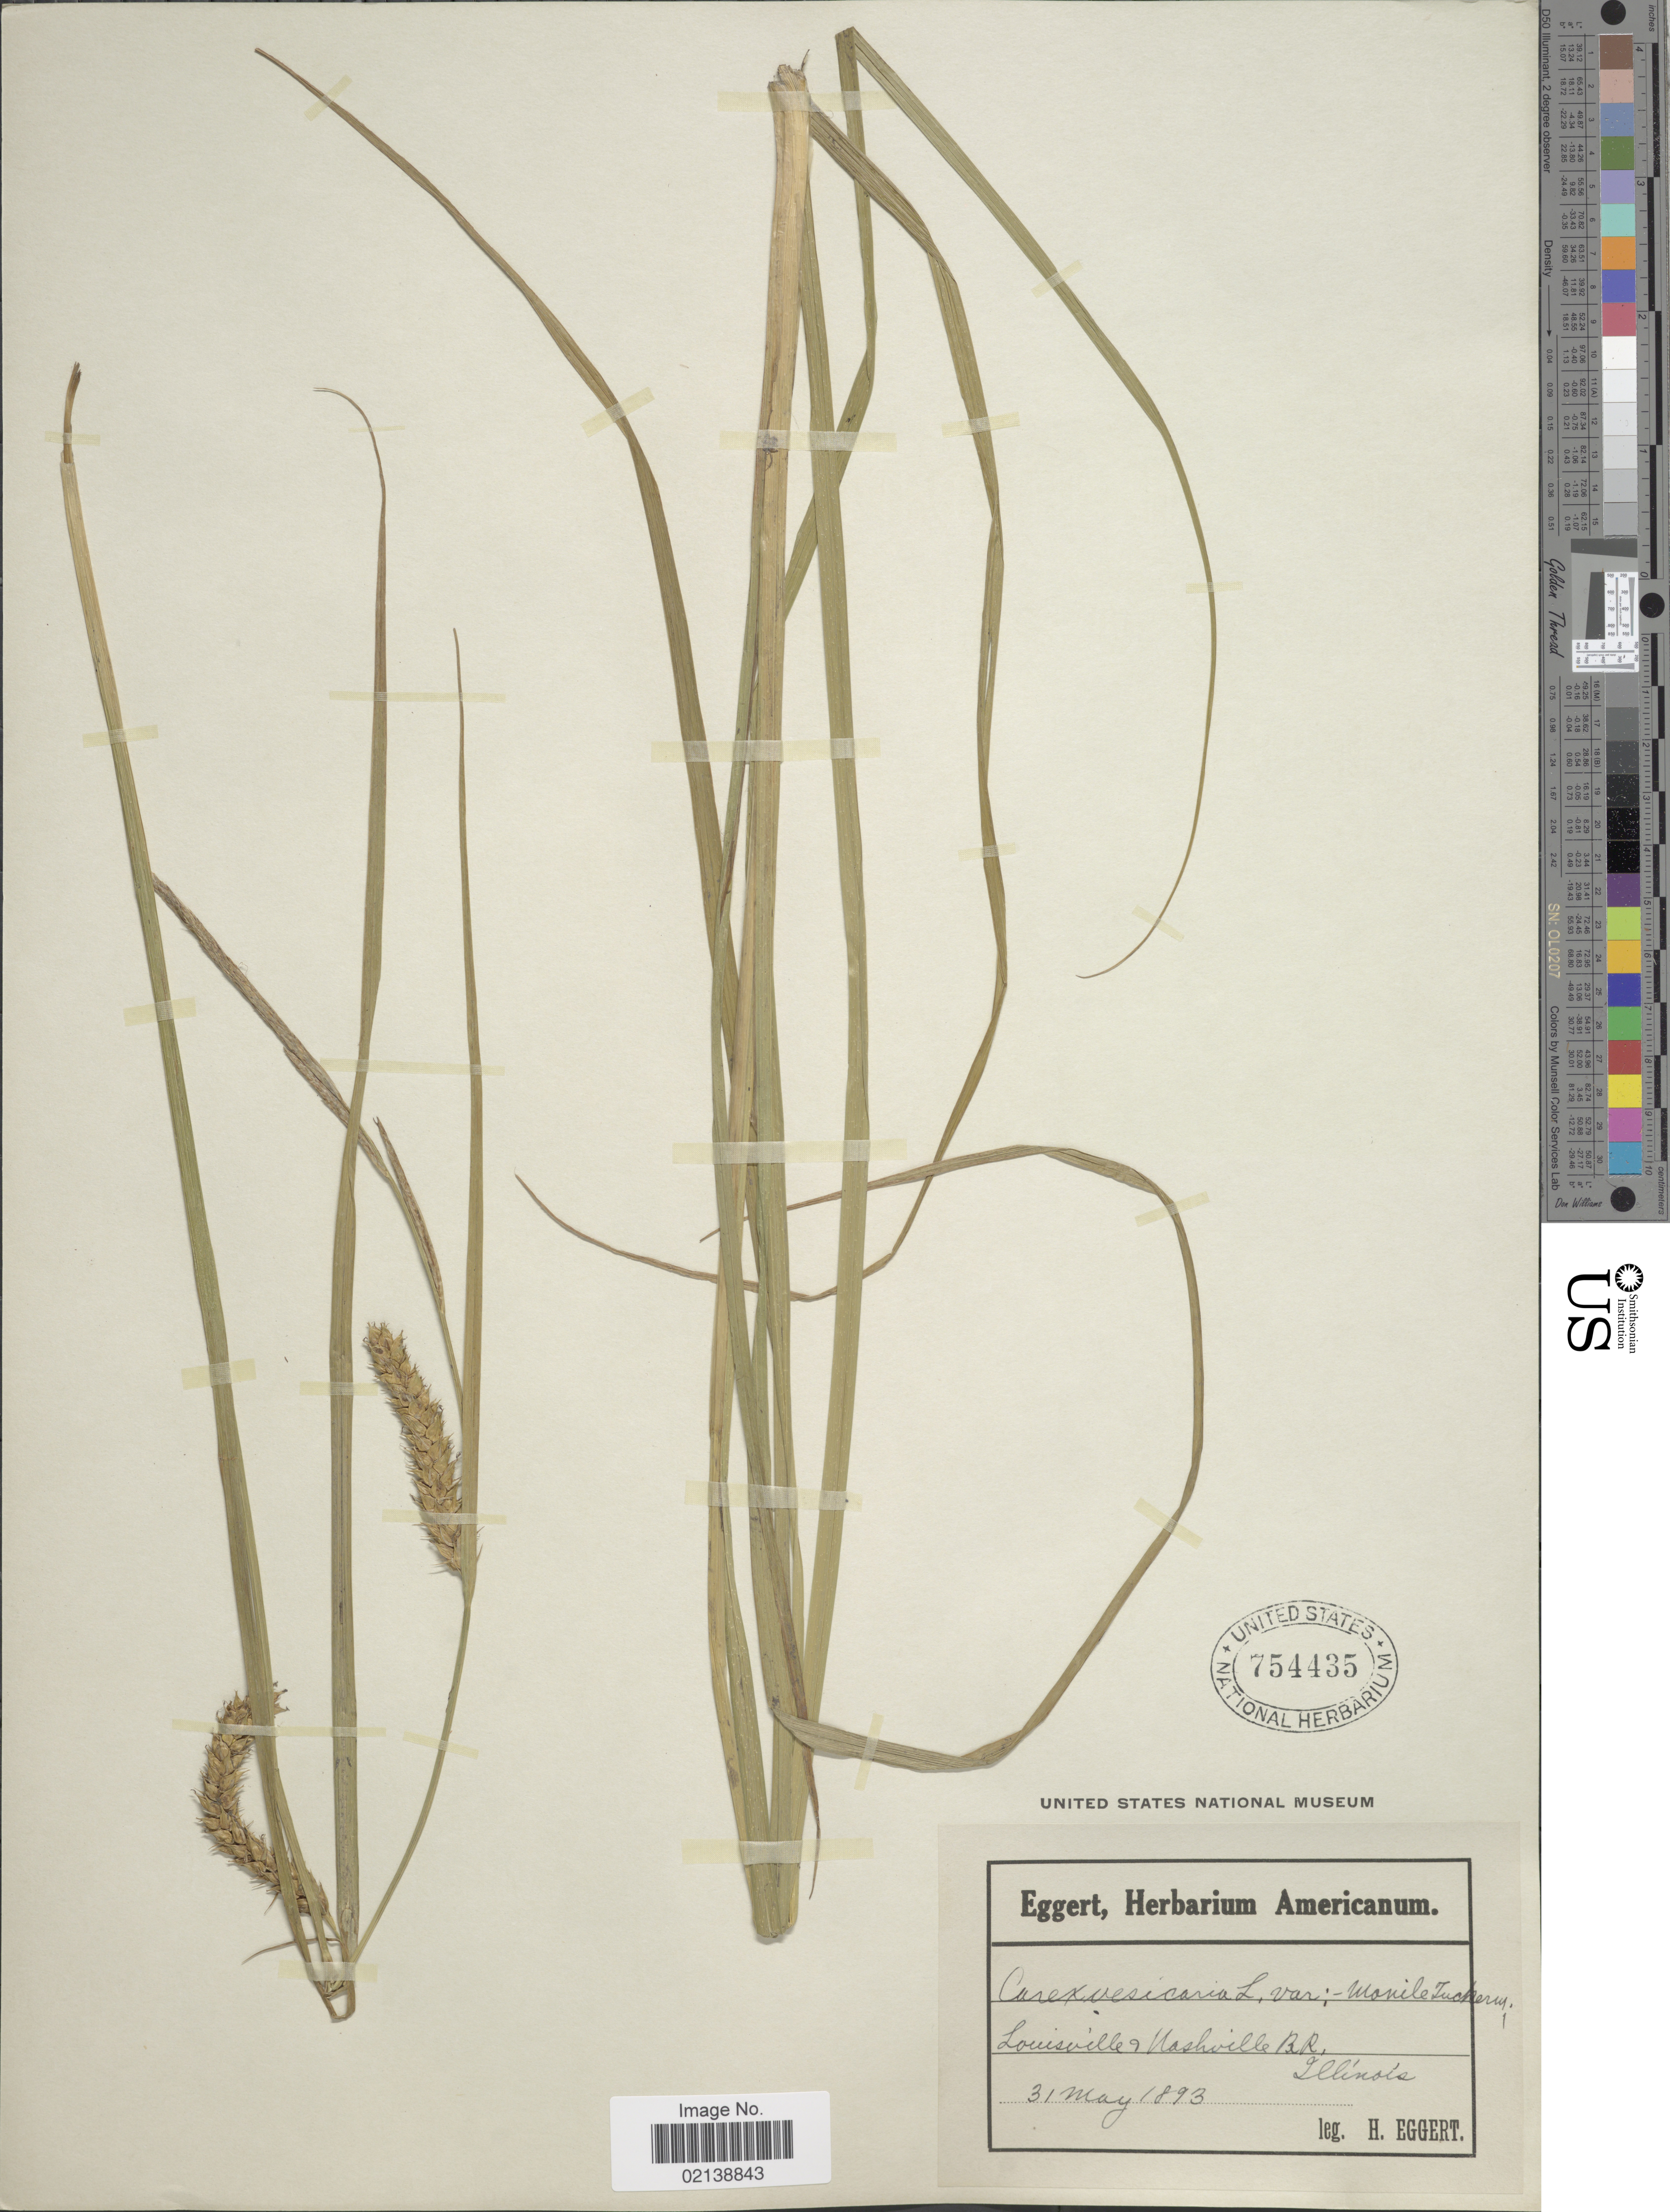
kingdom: Plantae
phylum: Tracheophyta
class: Liliopsida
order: Poales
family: Cyperaceae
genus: Carex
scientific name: Carex vesicaria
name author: L.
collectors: H. Eggert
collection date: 1893-05-31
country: United States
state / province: Illinois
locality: Louisville & Washville BR.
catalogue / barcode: US 754435